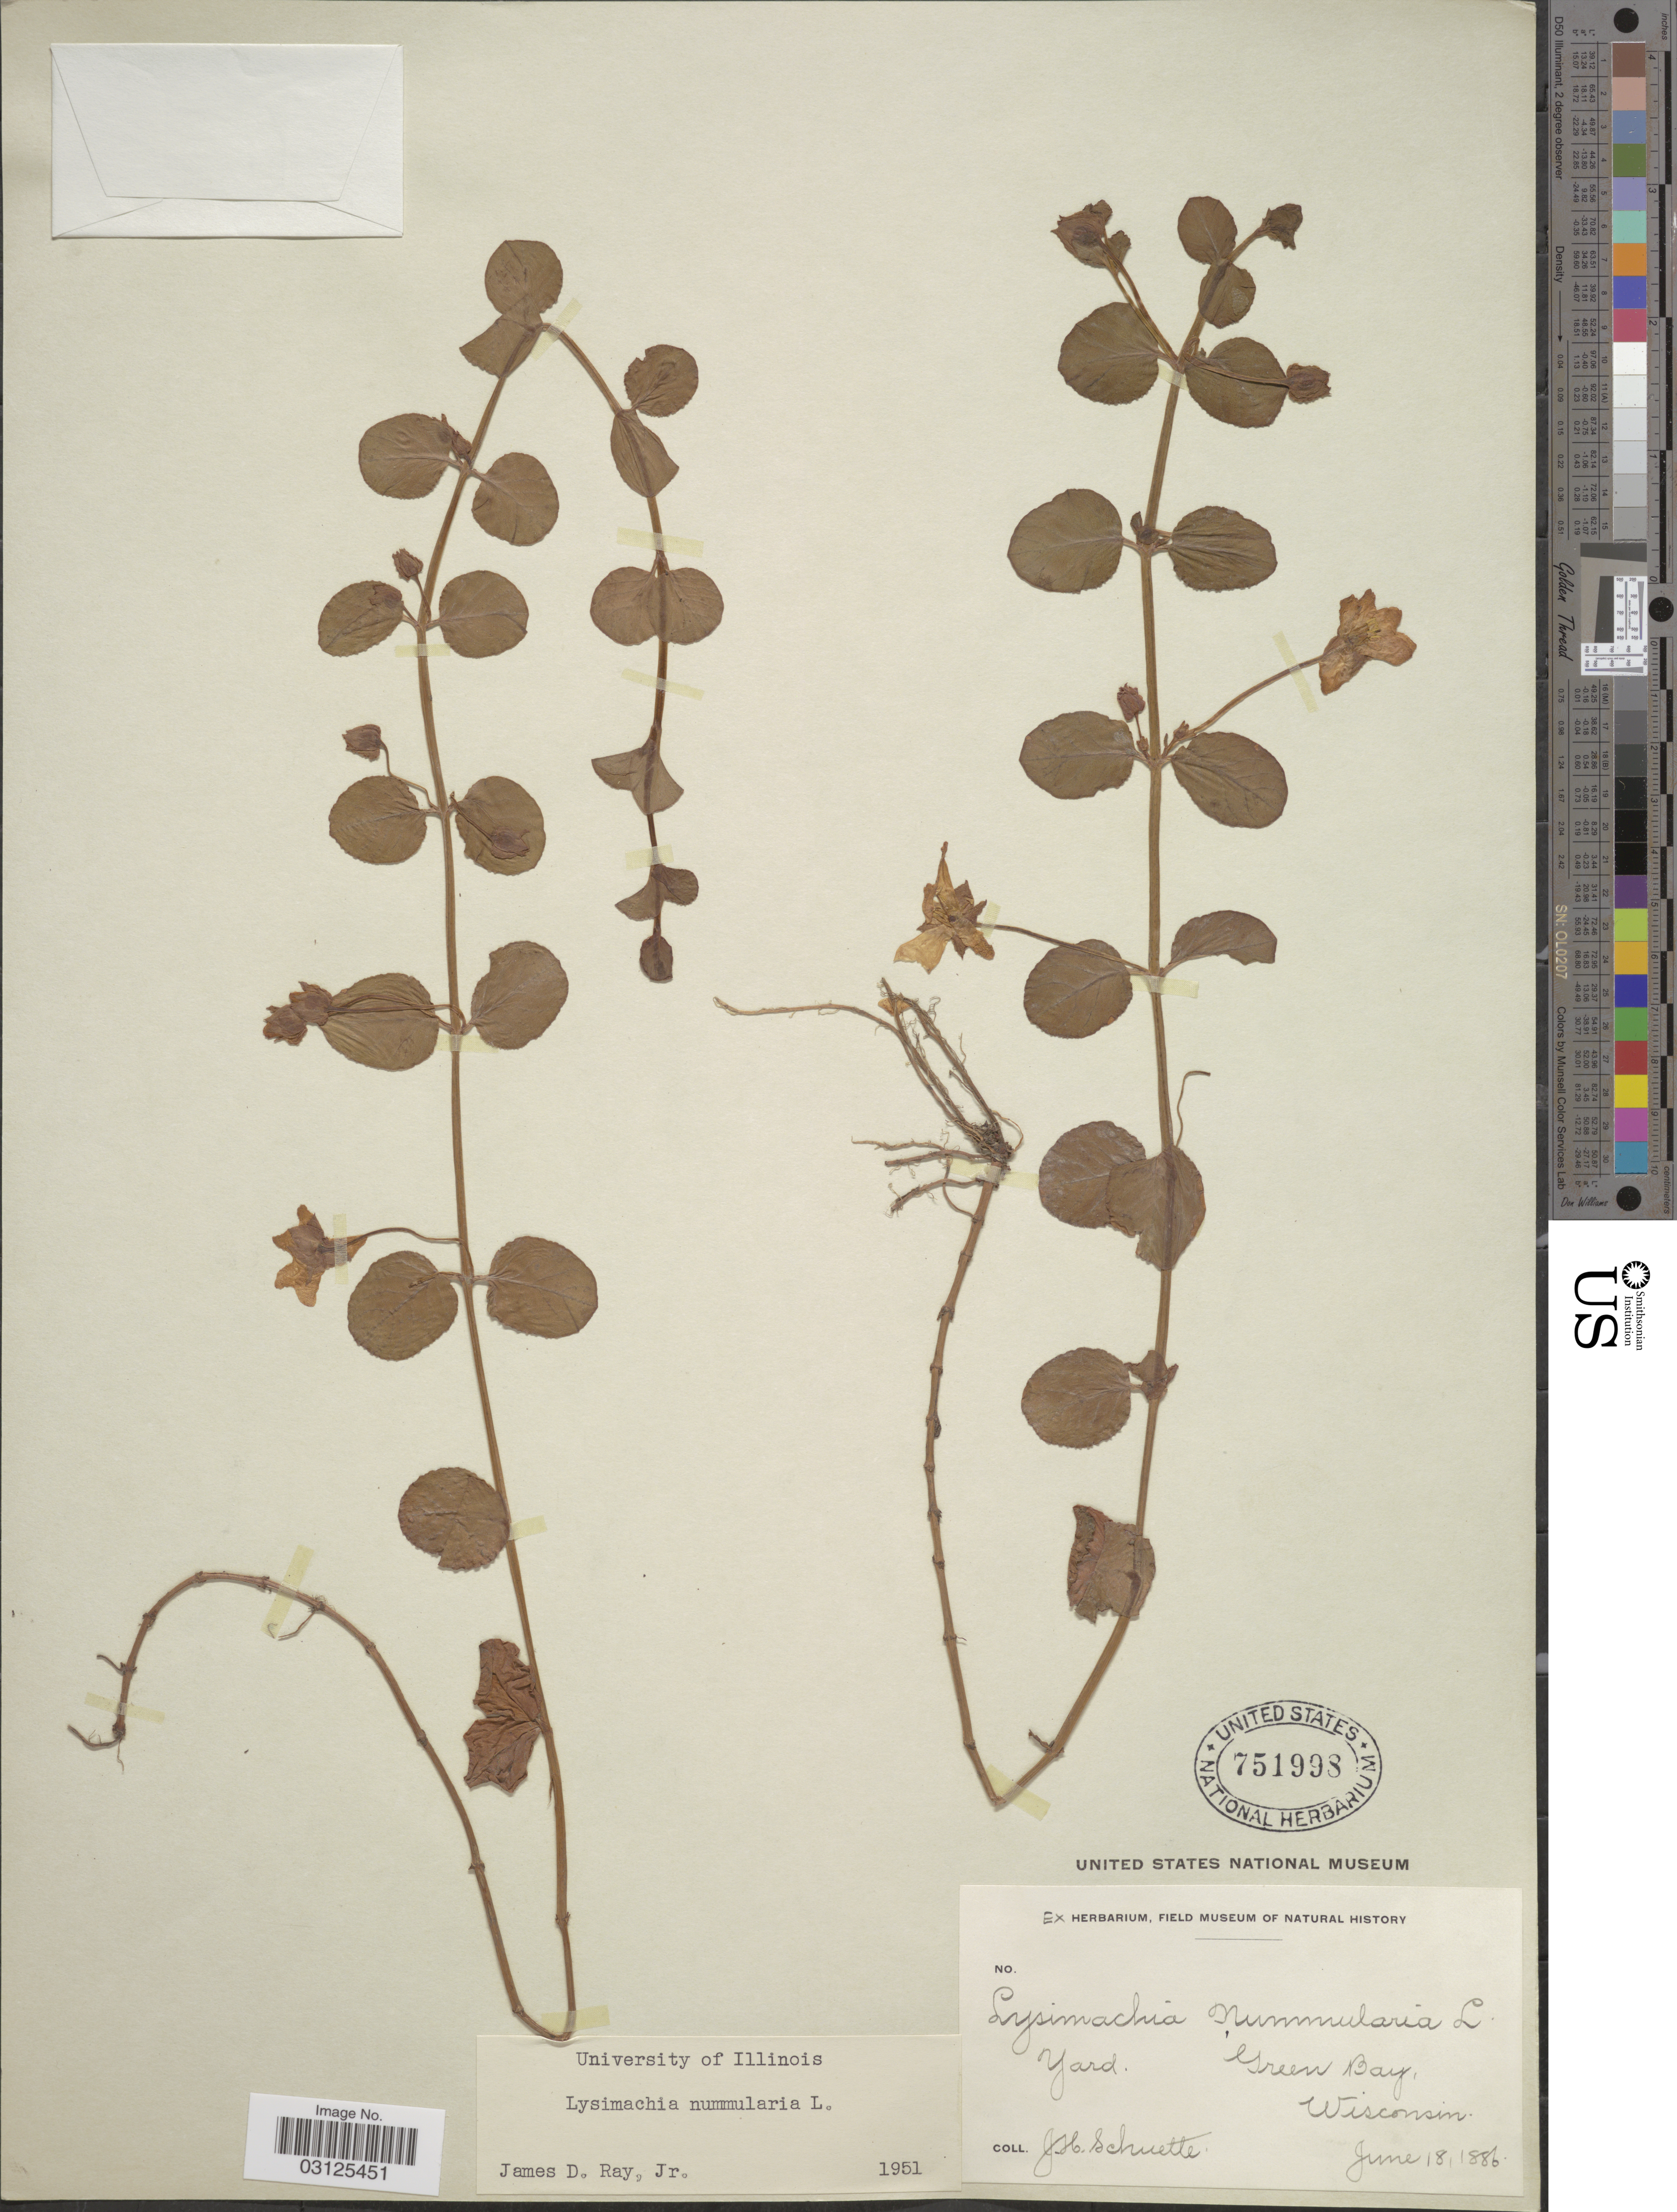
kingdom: Plantae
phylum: Tracheophyta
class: Magnoliopsida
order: Ericales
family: Primulaceae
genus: Lysimachia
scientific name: Lysimachia nummularia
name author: L.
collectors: J. H. Schuette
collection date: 1886-06-18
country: United States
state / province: Wisconsin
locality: Green Bay.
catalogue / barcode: US 751998